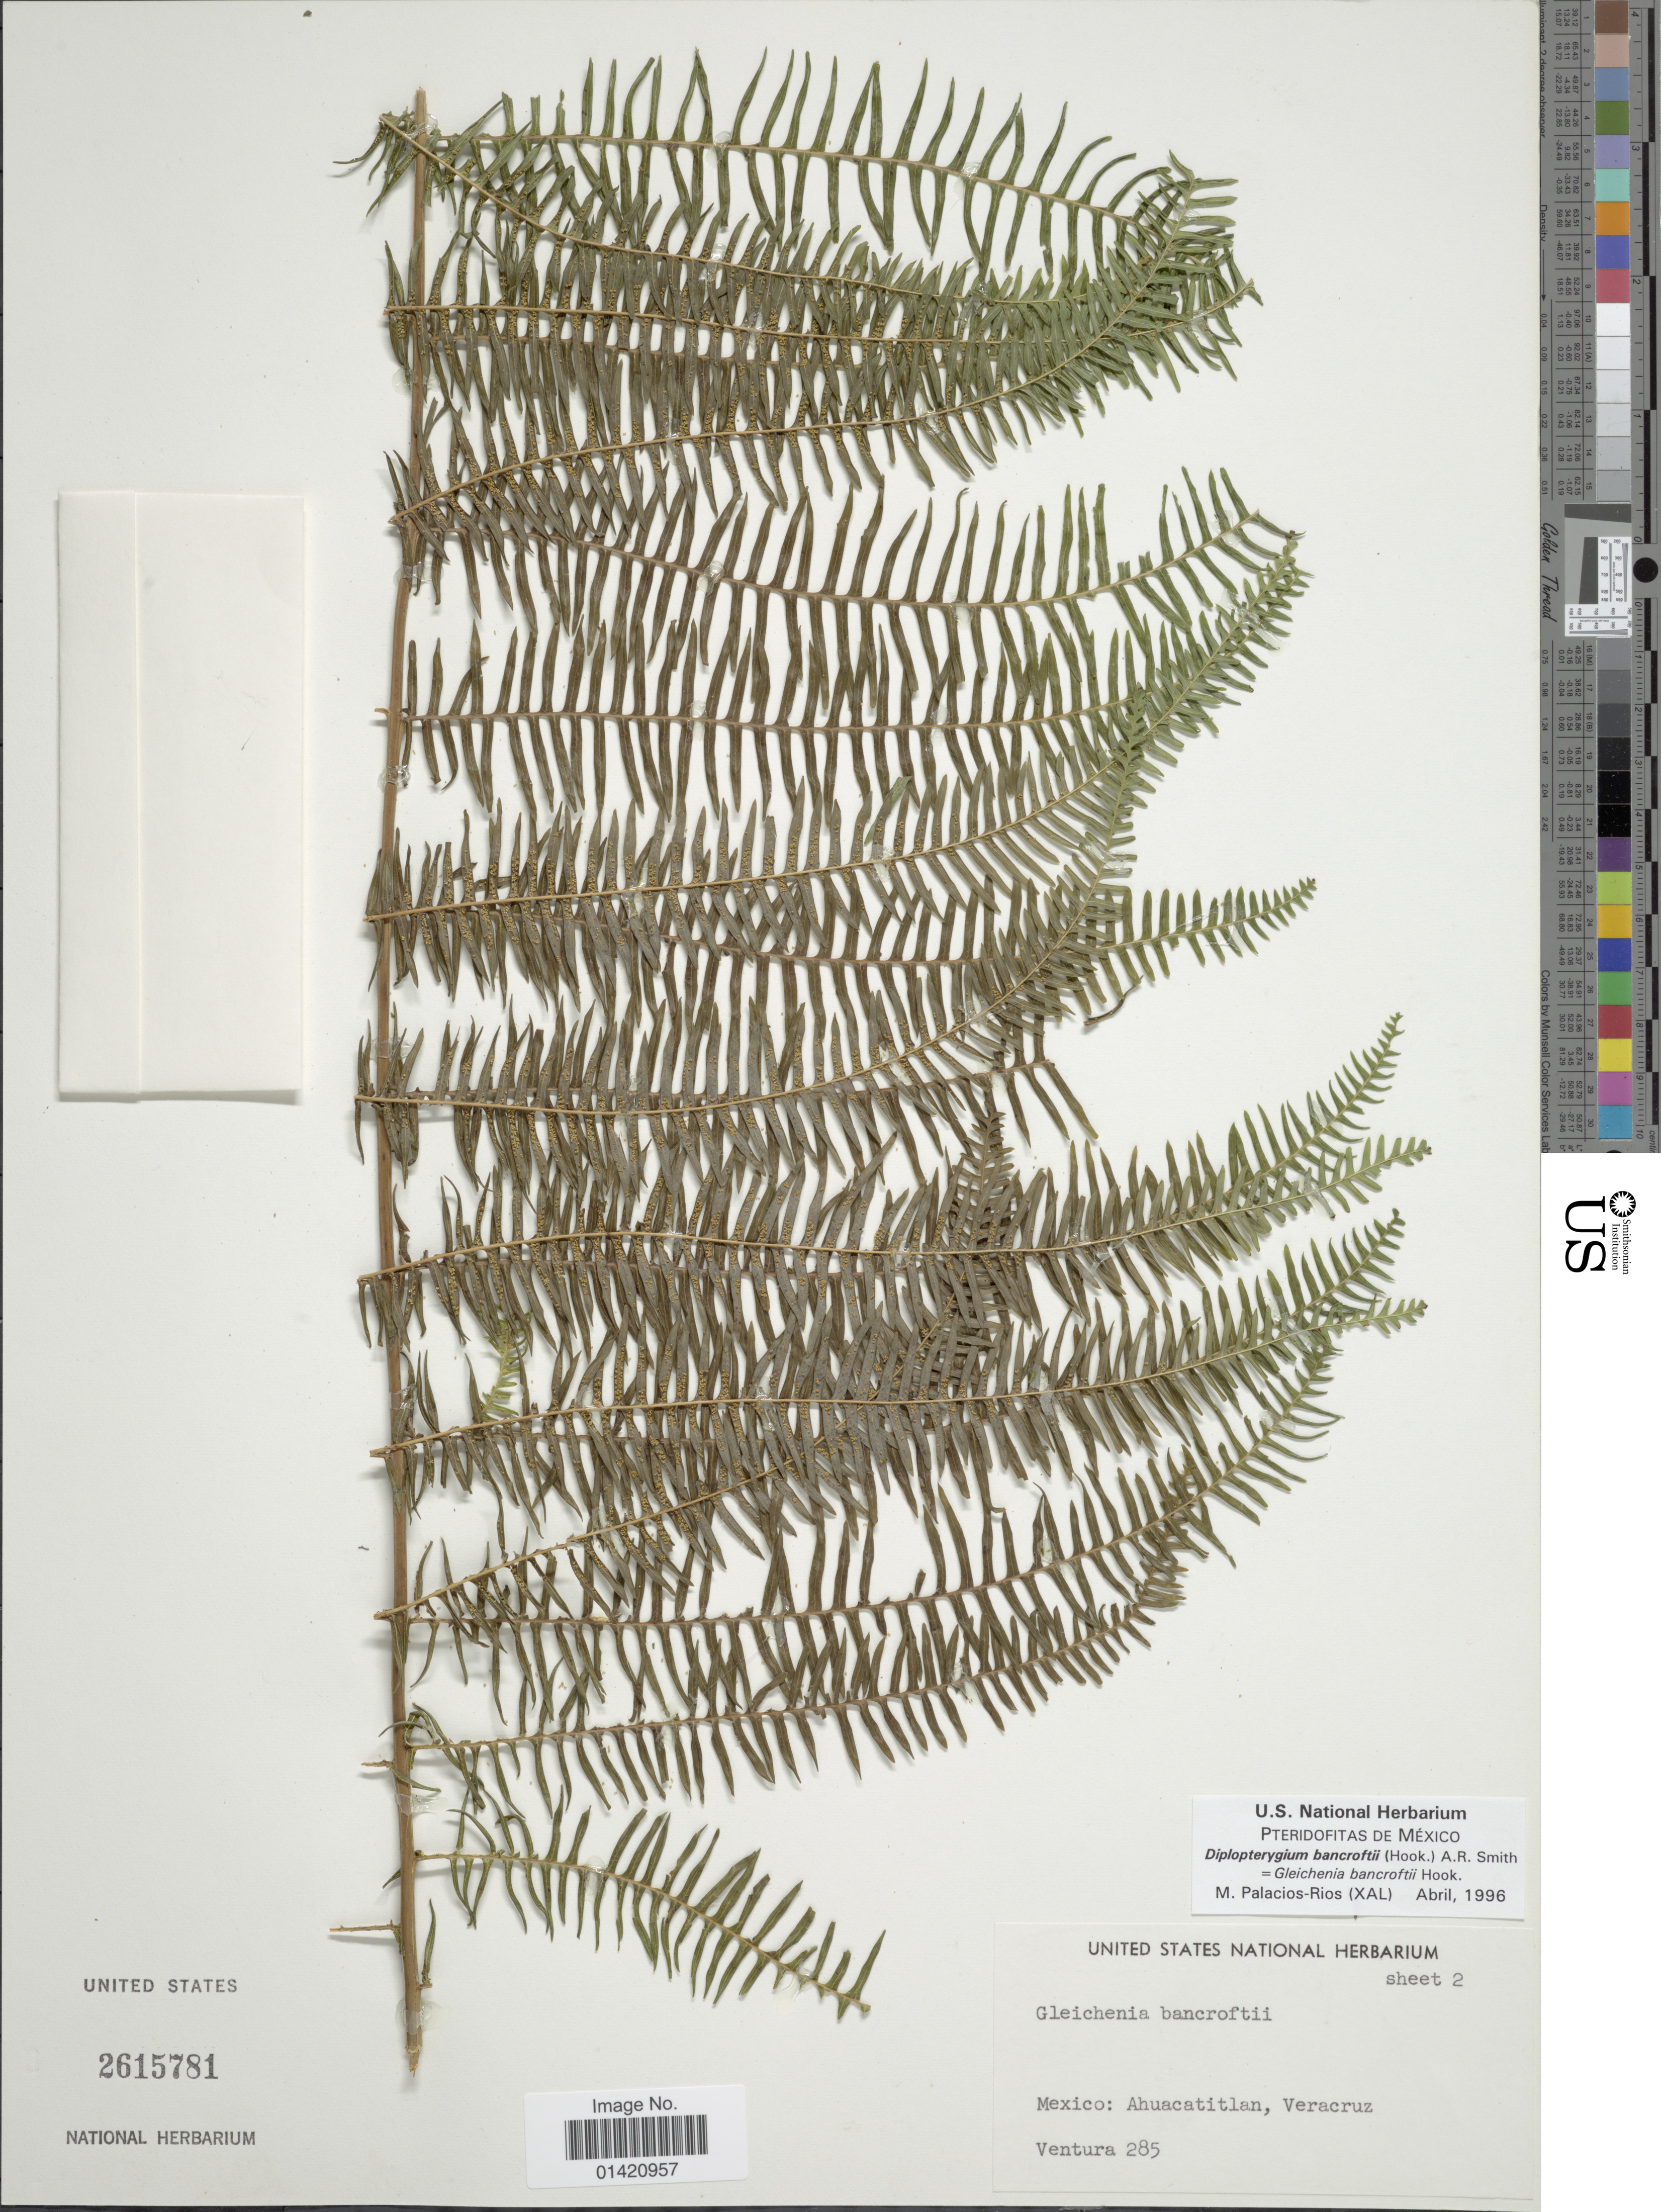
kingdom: Plantae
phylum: Tracheophyta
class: Polypodiopsida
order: Gleicheniales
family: Gleicheniaceae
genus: Diplopterygium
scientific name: Diplopterygium bancroftii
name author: (Hook.) A.R. Sm.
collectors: -. Ventura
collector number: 285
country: Mexico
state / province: Veracruz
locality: Ahuacatitlan, Veracruz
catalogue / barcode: US 2615781